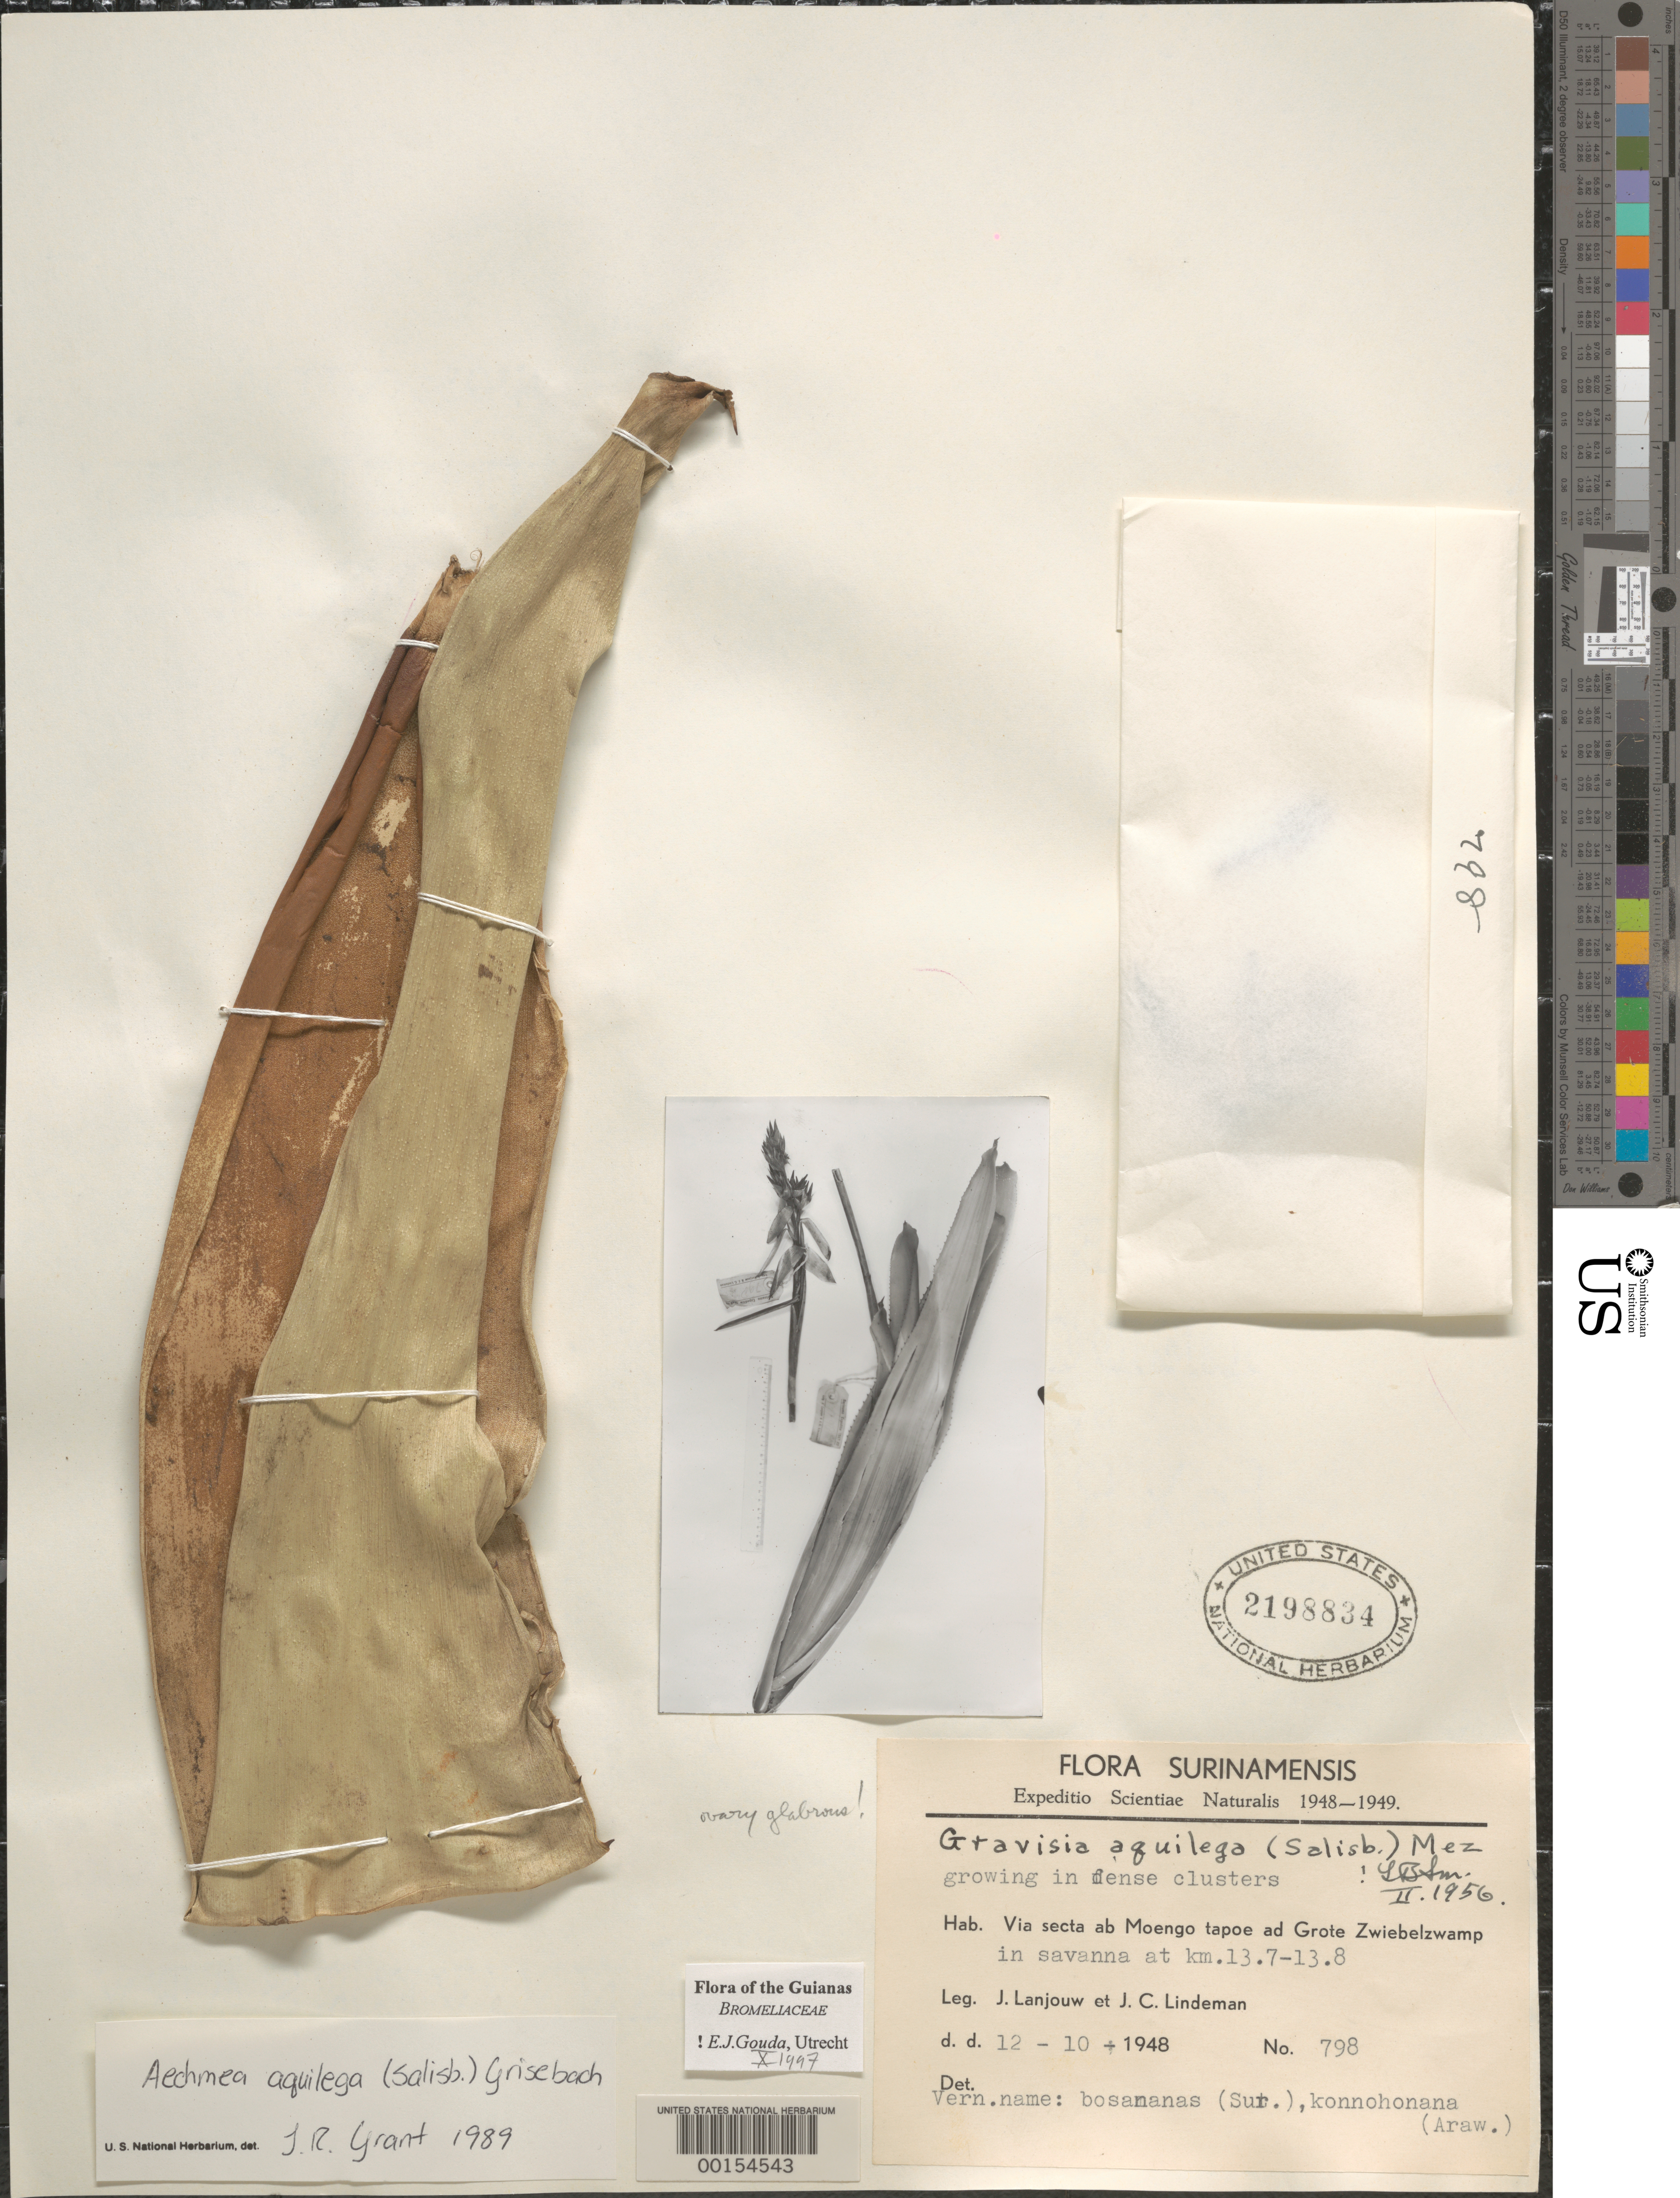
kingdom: Plantae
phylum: Tracheophyta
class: Liliopsida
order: Poales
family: Bromeliaceae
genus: Aechmea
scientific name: Aechmea aquilega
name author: (Salisb.) Griseb.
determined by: Gouda, E. J.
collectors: J. Lanjouw & J. C. Lindeman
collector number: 48 798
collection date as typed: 12-Oct-48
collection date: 1948-10-12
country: Suriname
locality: Moengo Tapoe to Grote Zwiebelzwamp, km 13.7-13.8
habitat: Savanna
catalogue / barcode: US 2198834